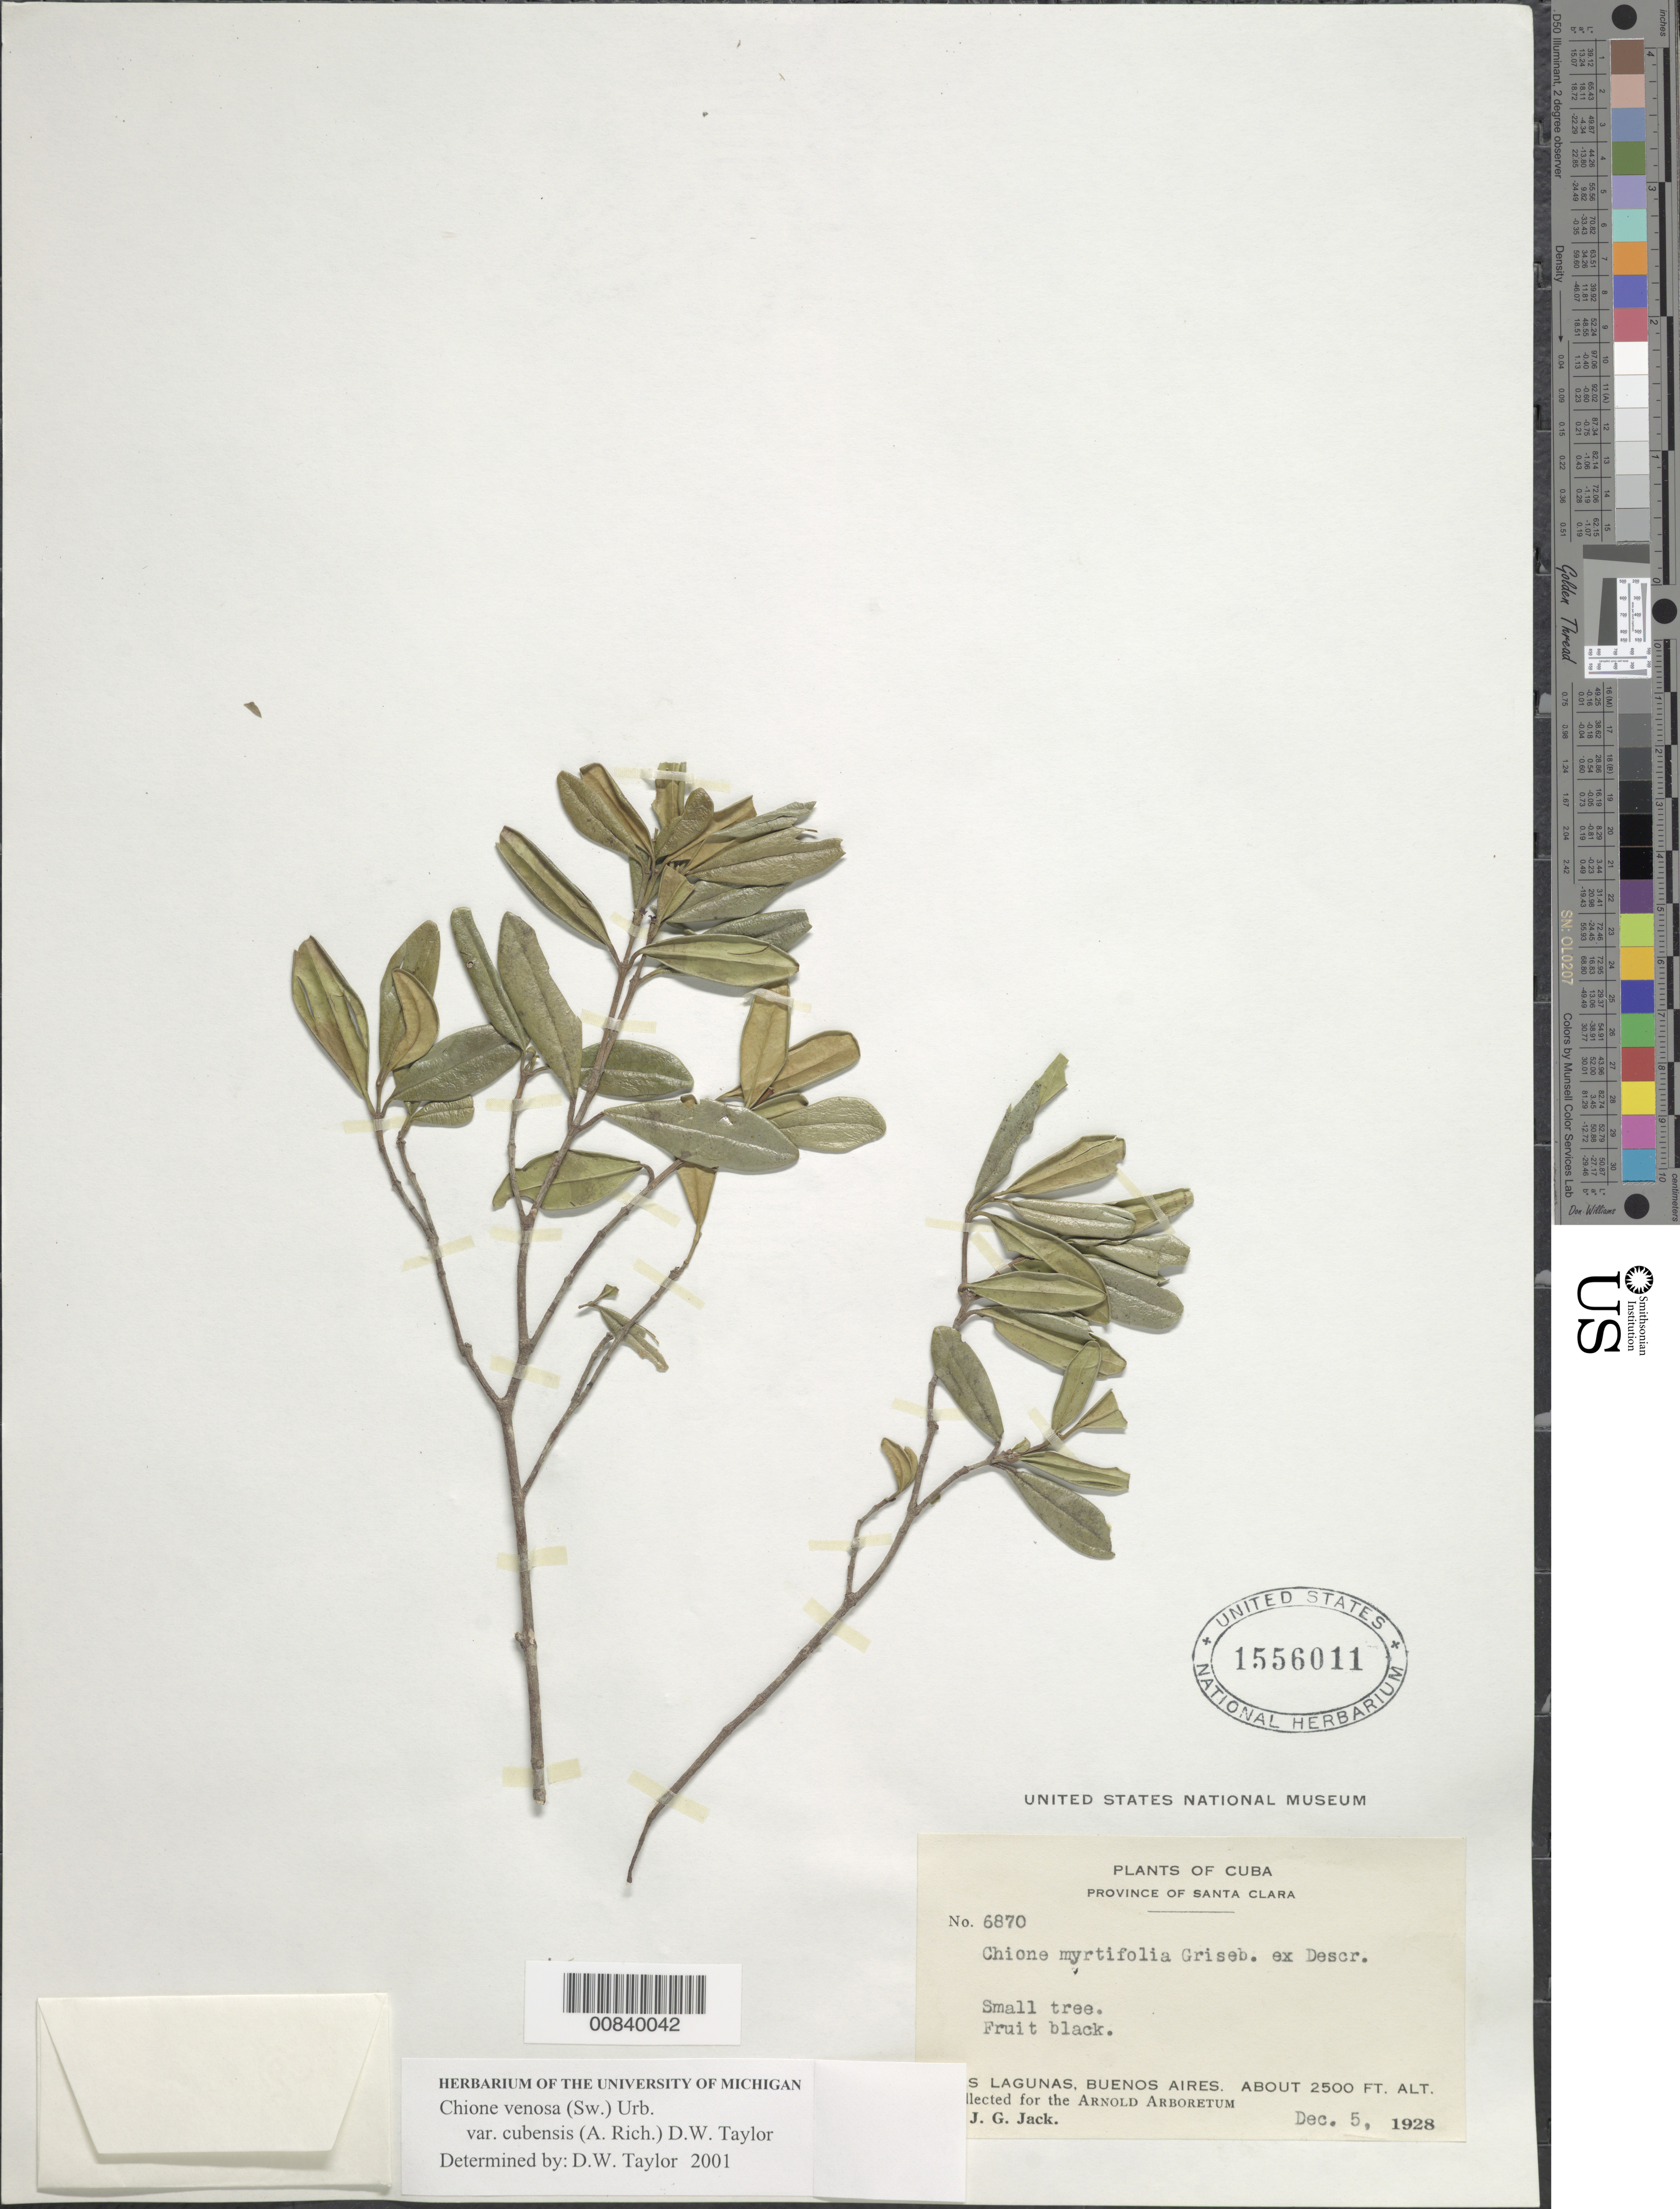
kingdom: Plantae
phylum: Tracheophyta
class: Magnoliopsida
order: Gentianales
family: Rubiaceae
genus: Chione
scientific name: Chione venosa var. cubensis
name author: (Sw.) Urb.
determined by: Taylor, D. W., (MICH), University of Michigan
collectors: J. G. Jack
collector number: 6870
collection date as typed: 05 Dec 1928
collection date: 1928-12-05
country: Cuba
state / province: Las Villas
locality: Las Lagunas, Buenos Aires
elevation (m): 762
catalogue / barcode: US 1556011